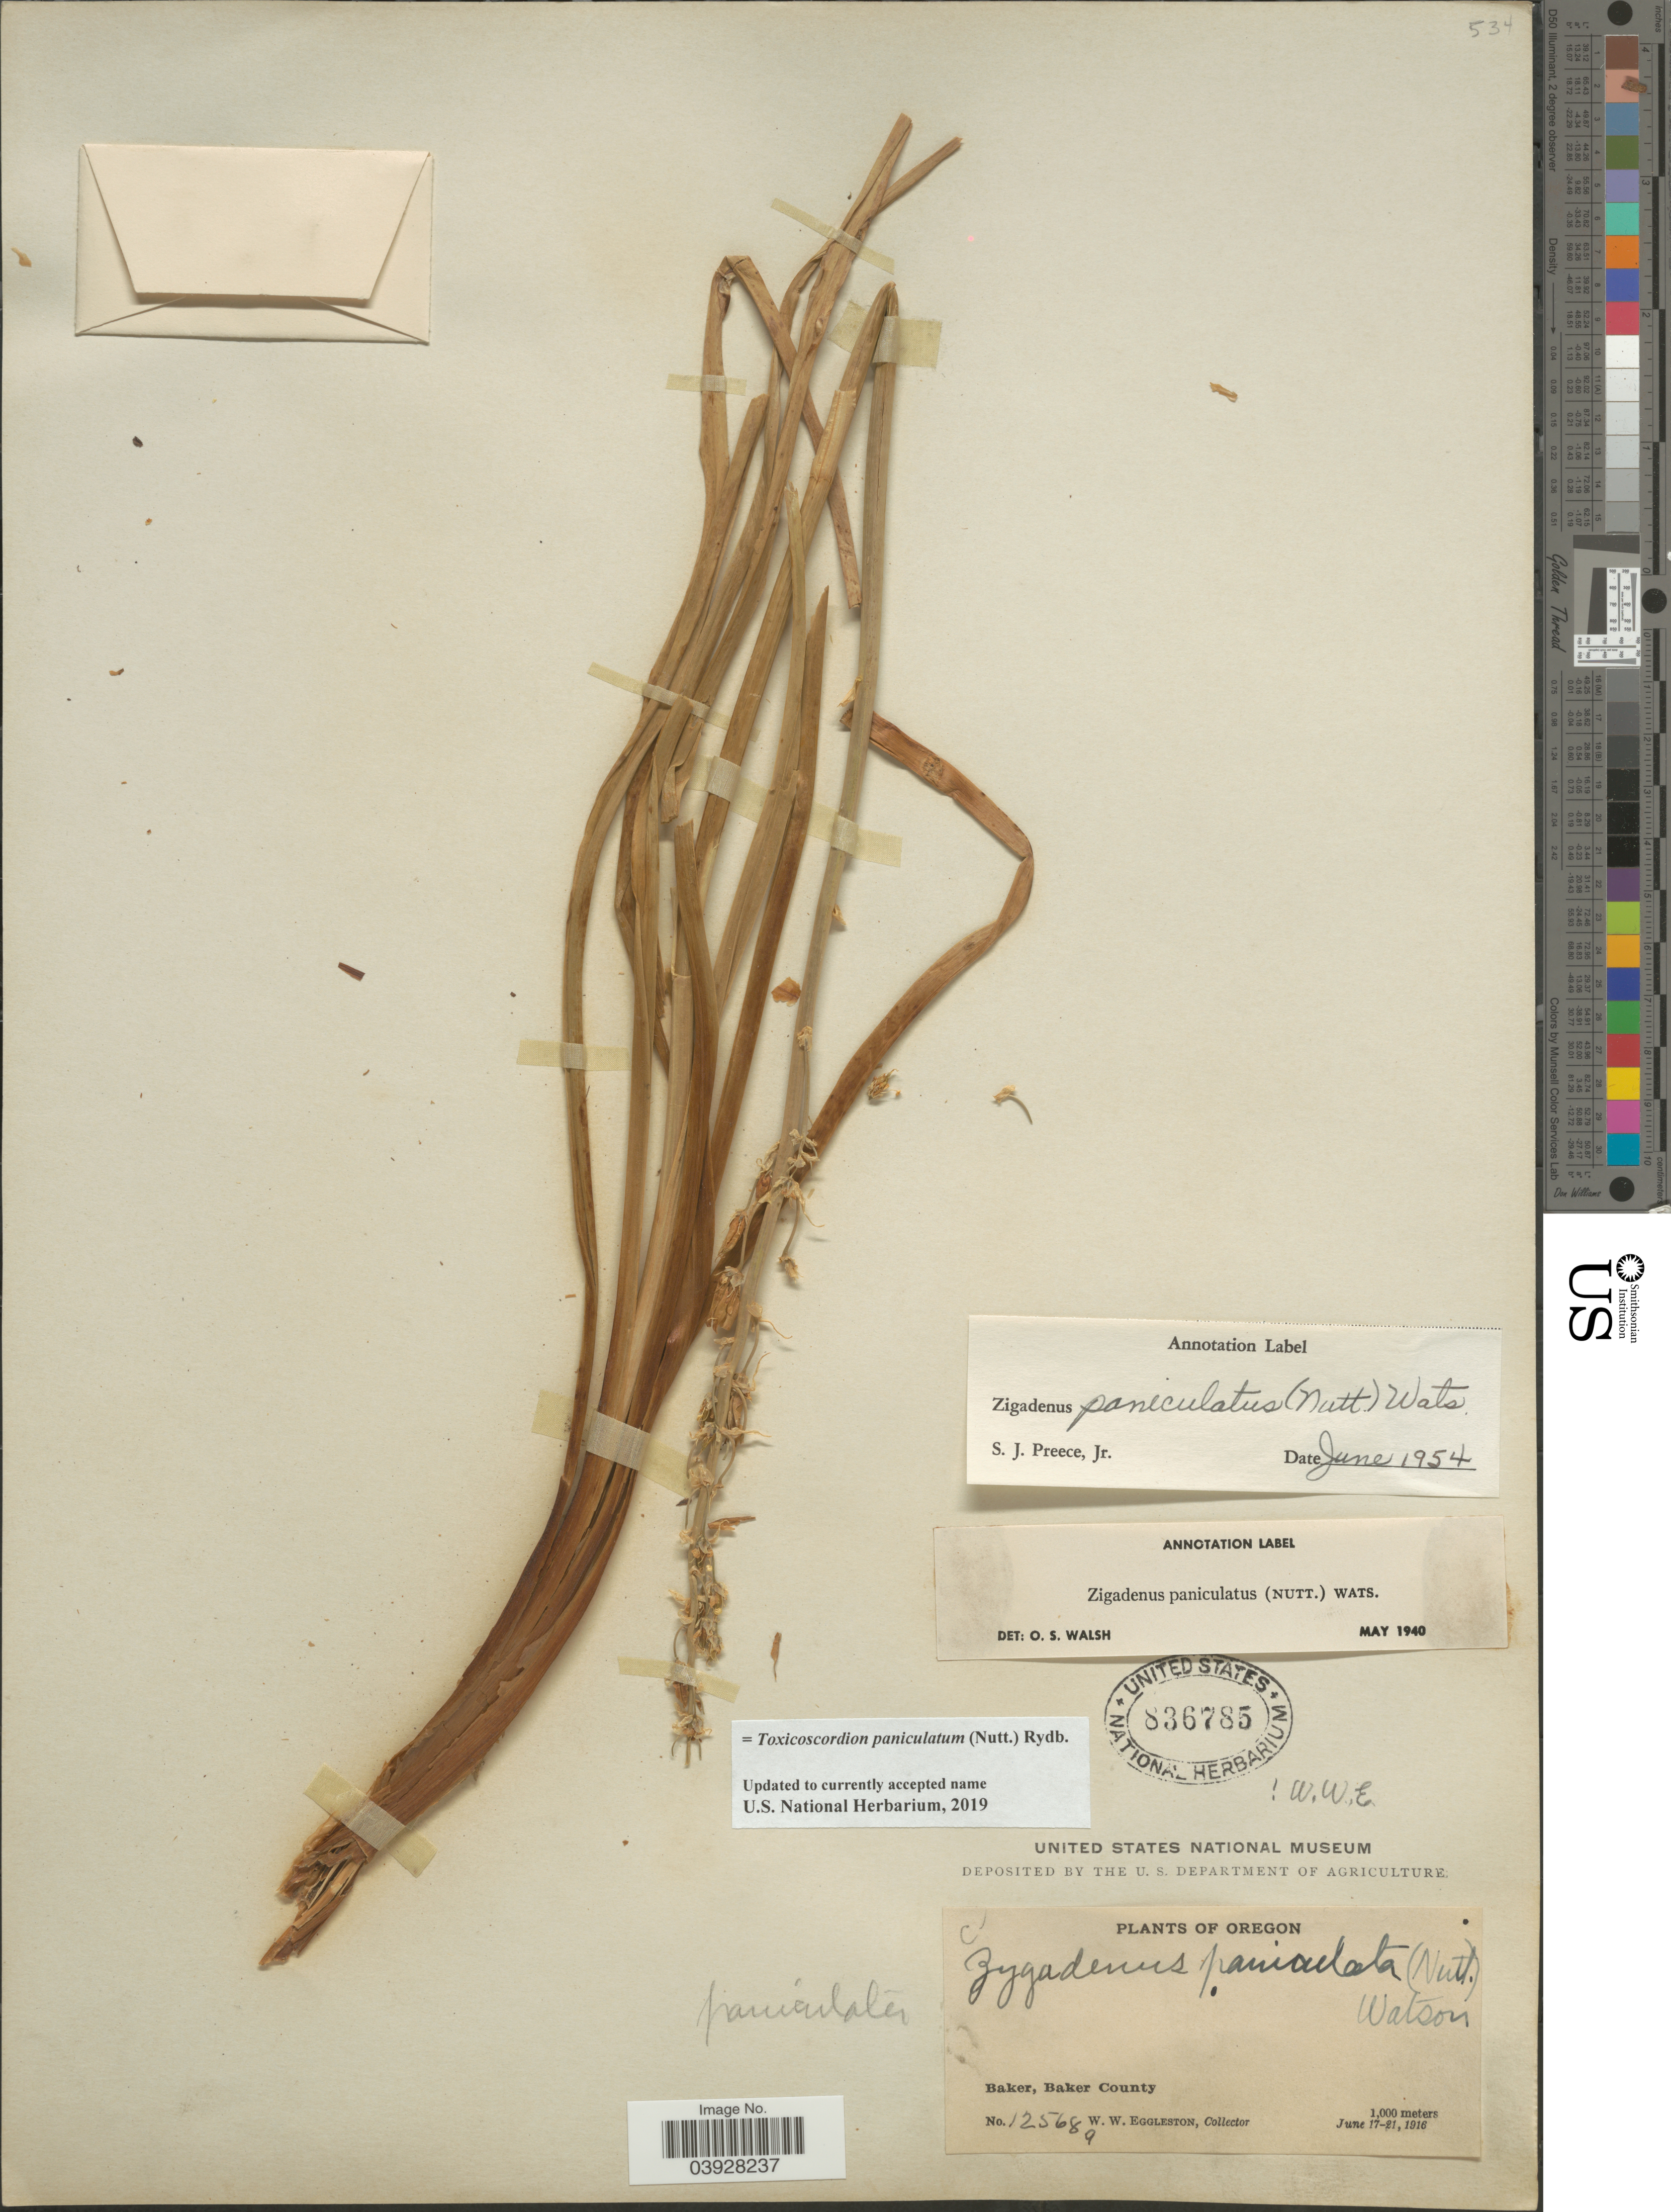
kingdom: Plantae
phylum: Tracheophyta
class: Liliopsida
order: Liliales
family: Melanthiaceae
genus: Toxicoscordion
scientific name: Toxicoscordion paniculatum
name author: (Nutt.) Rydb.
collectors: W. W. Eggleston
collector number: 12568a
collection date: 1916-06-17/1916-06-21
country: United States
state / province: Oregon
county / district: Baker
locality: Baker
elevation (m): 1000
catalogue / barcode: US 836785